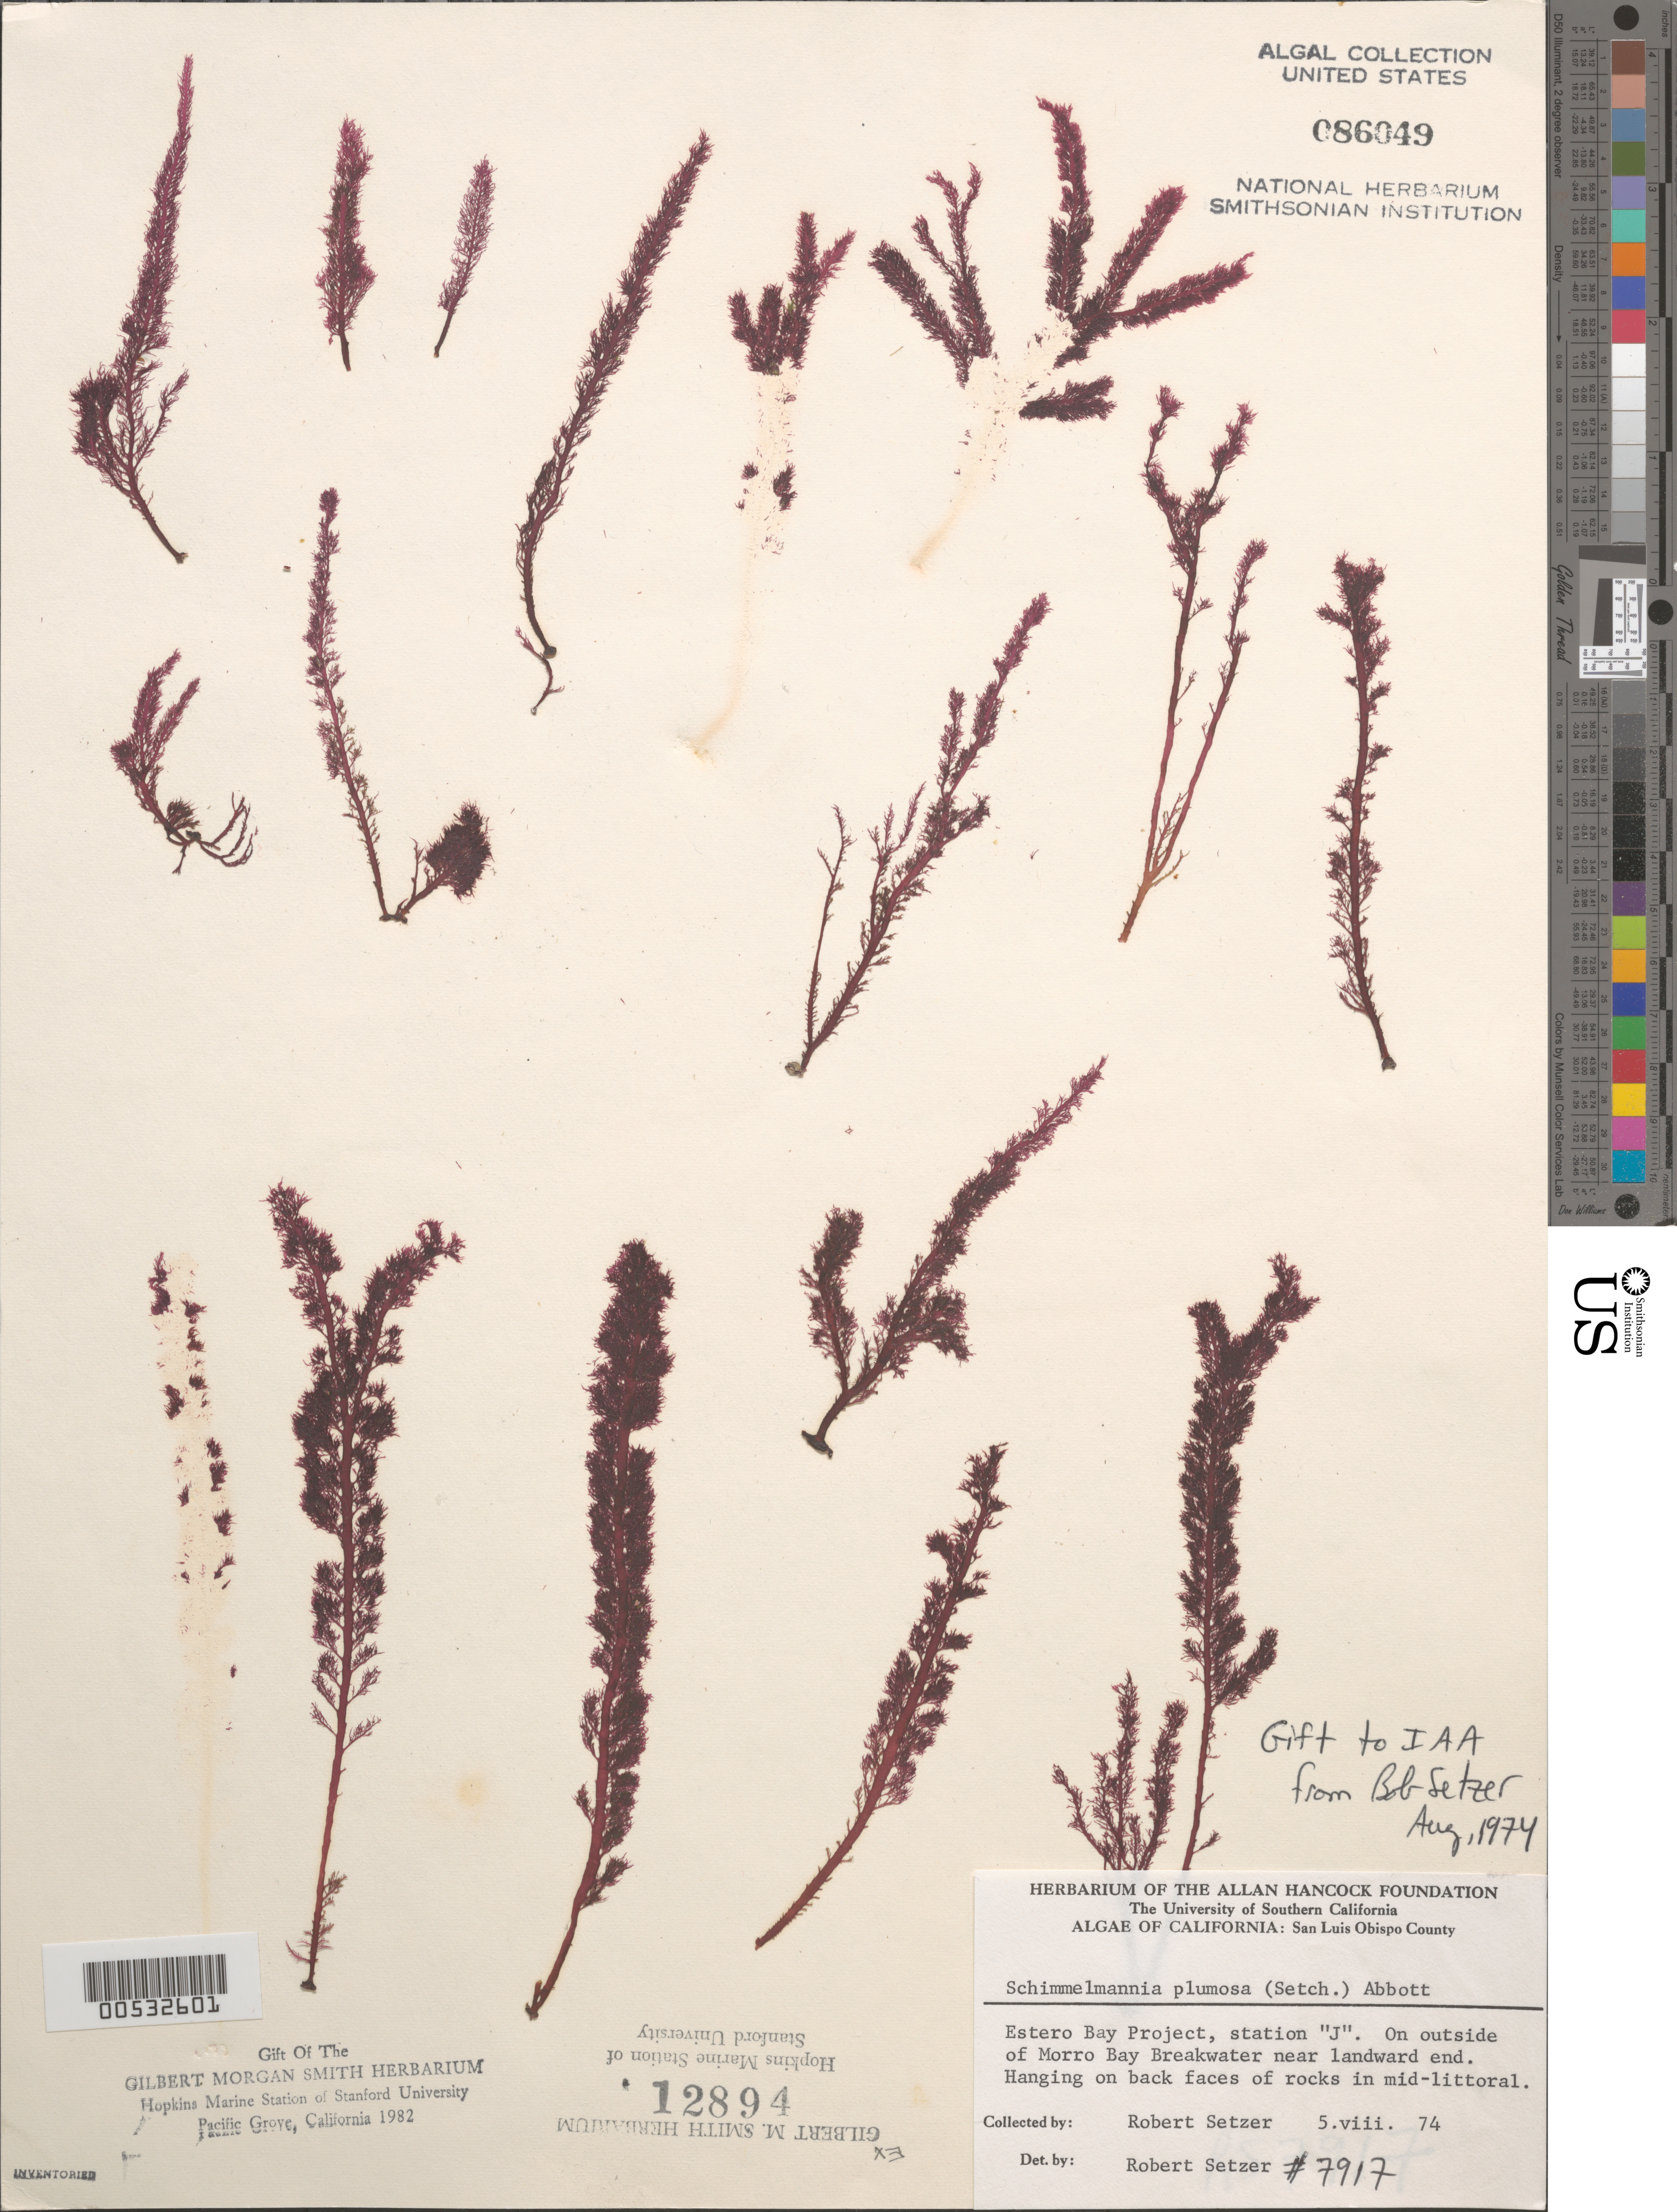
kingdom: Plantae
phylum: Rhodophyta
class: Florideophyceae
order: Gigartinales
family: Gloiosiphoniaceae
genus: Schimmelmannia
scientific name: Schimmelmannia plumosa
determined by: Setzer, R. B.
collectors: R. Setzer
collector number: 7917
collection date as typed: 05 Aug 1974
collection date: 1974-08-05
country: United States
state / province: California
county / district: San Luis Obispo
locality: Morro Bay breakwater, Estero Bay Project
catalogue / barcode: US 86049